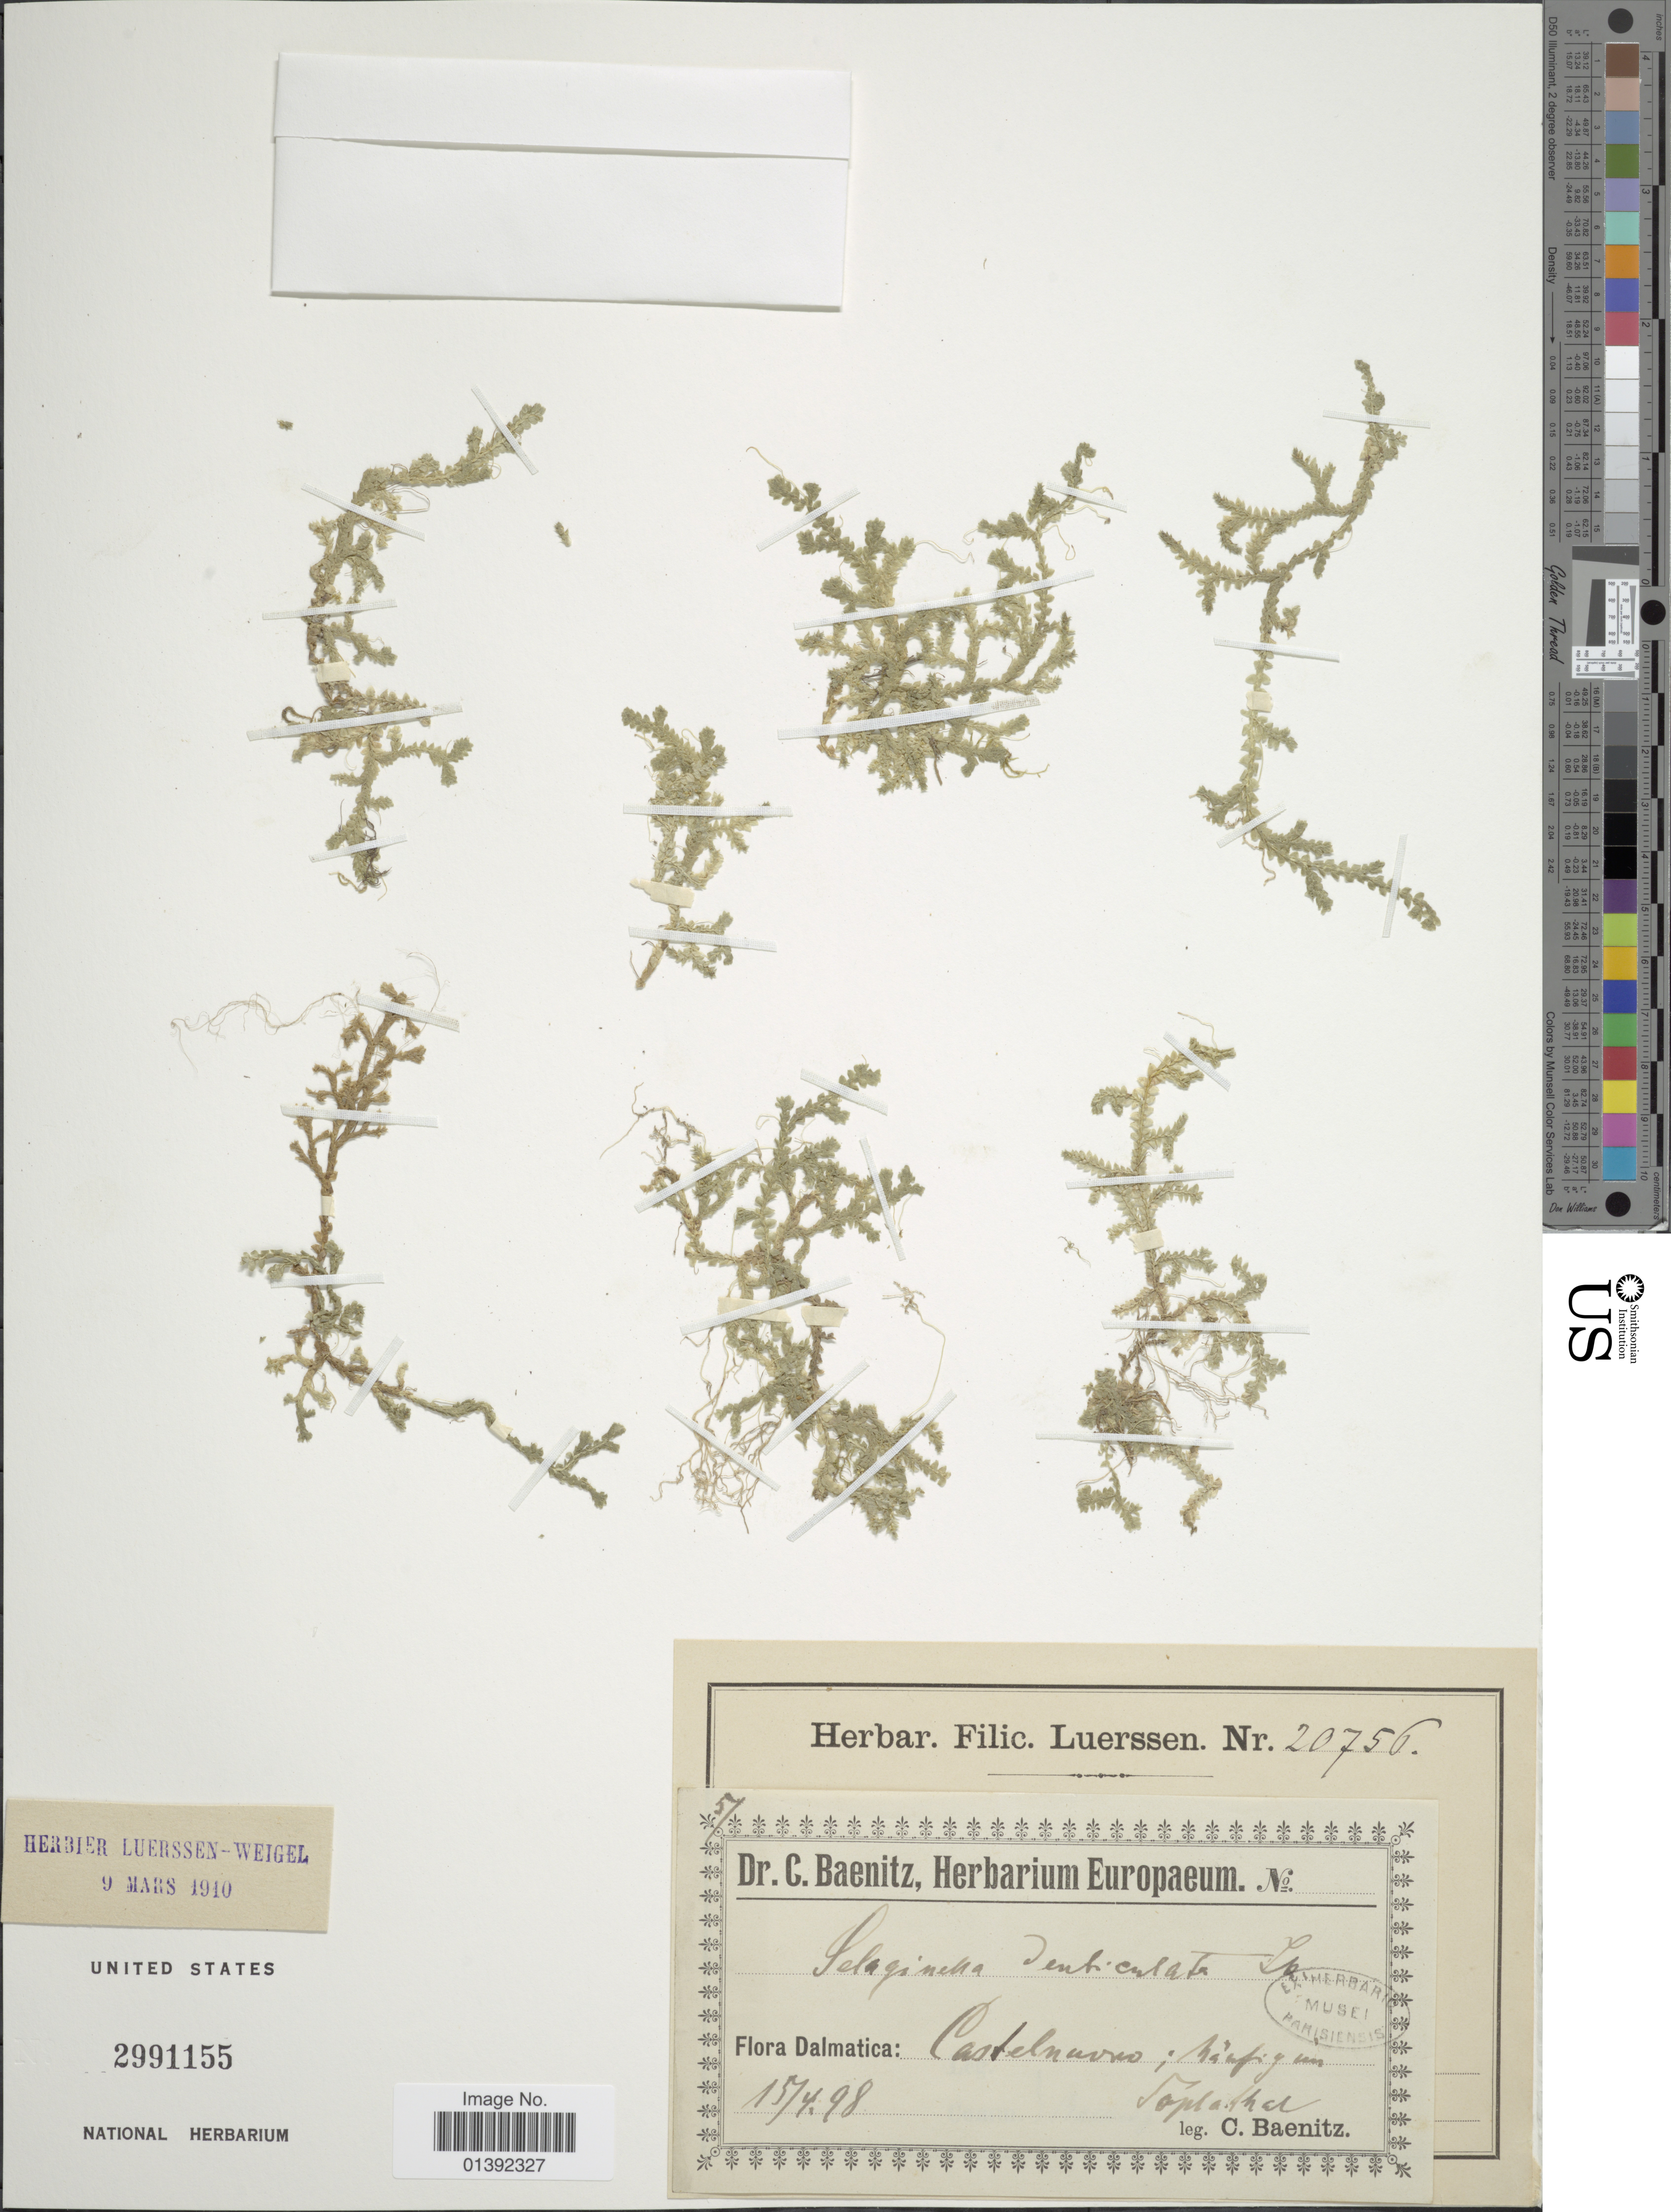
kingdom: Plantae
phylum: Tracheophyta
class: Lycopodiopsida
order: Selaginellales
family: Selaginellaceae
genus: Selaginella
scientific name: Selaginella denticulata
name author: (L.) Spring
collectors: C. G. Baenitz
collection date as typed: Transcribed d/m/y: 15/4/98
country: Croatia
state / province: Split-Dalmatia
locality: Castelnano [interpreted]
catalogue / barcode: US 2991155